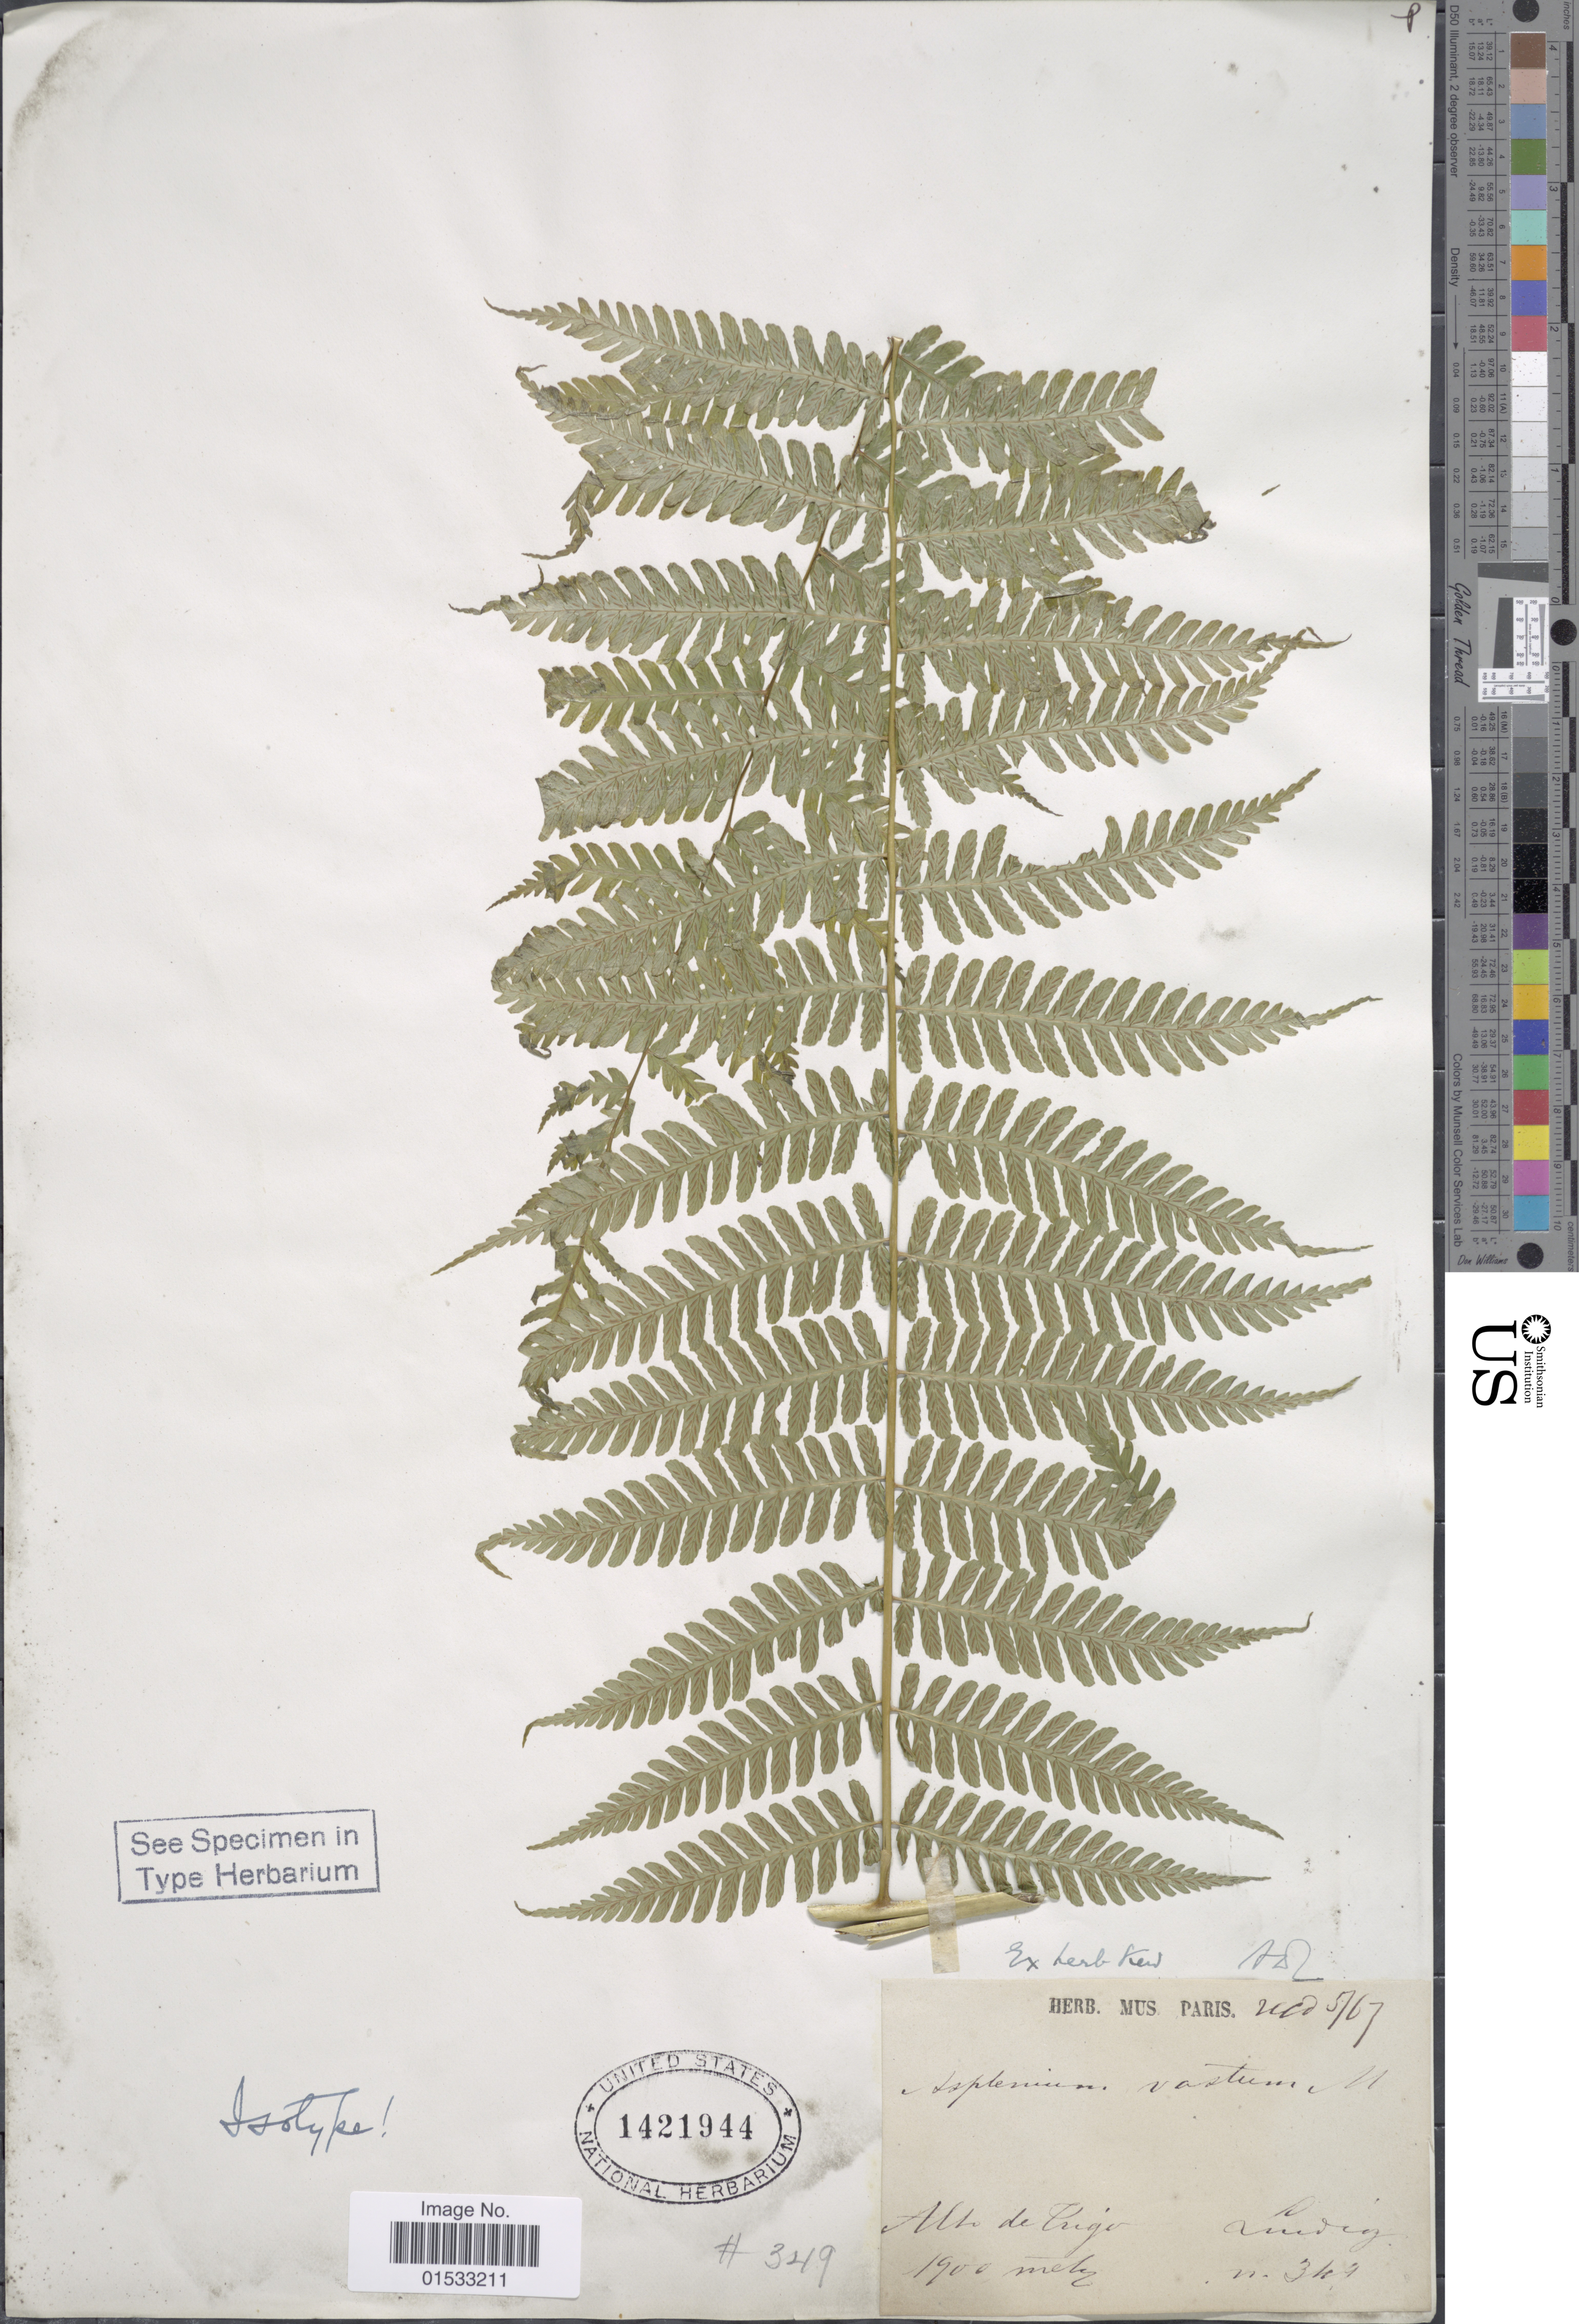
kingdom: Plantae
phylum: Tracheophyta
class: Polypodiopsida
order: Polypodiales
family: Athyriaceae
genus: Diplazium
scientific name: Diplazium vastum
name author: (Mett.) Diels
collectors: -. Lindig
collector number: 349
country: Colombia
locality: Alto de Trigo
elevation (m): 1900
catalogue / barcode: US 1421944